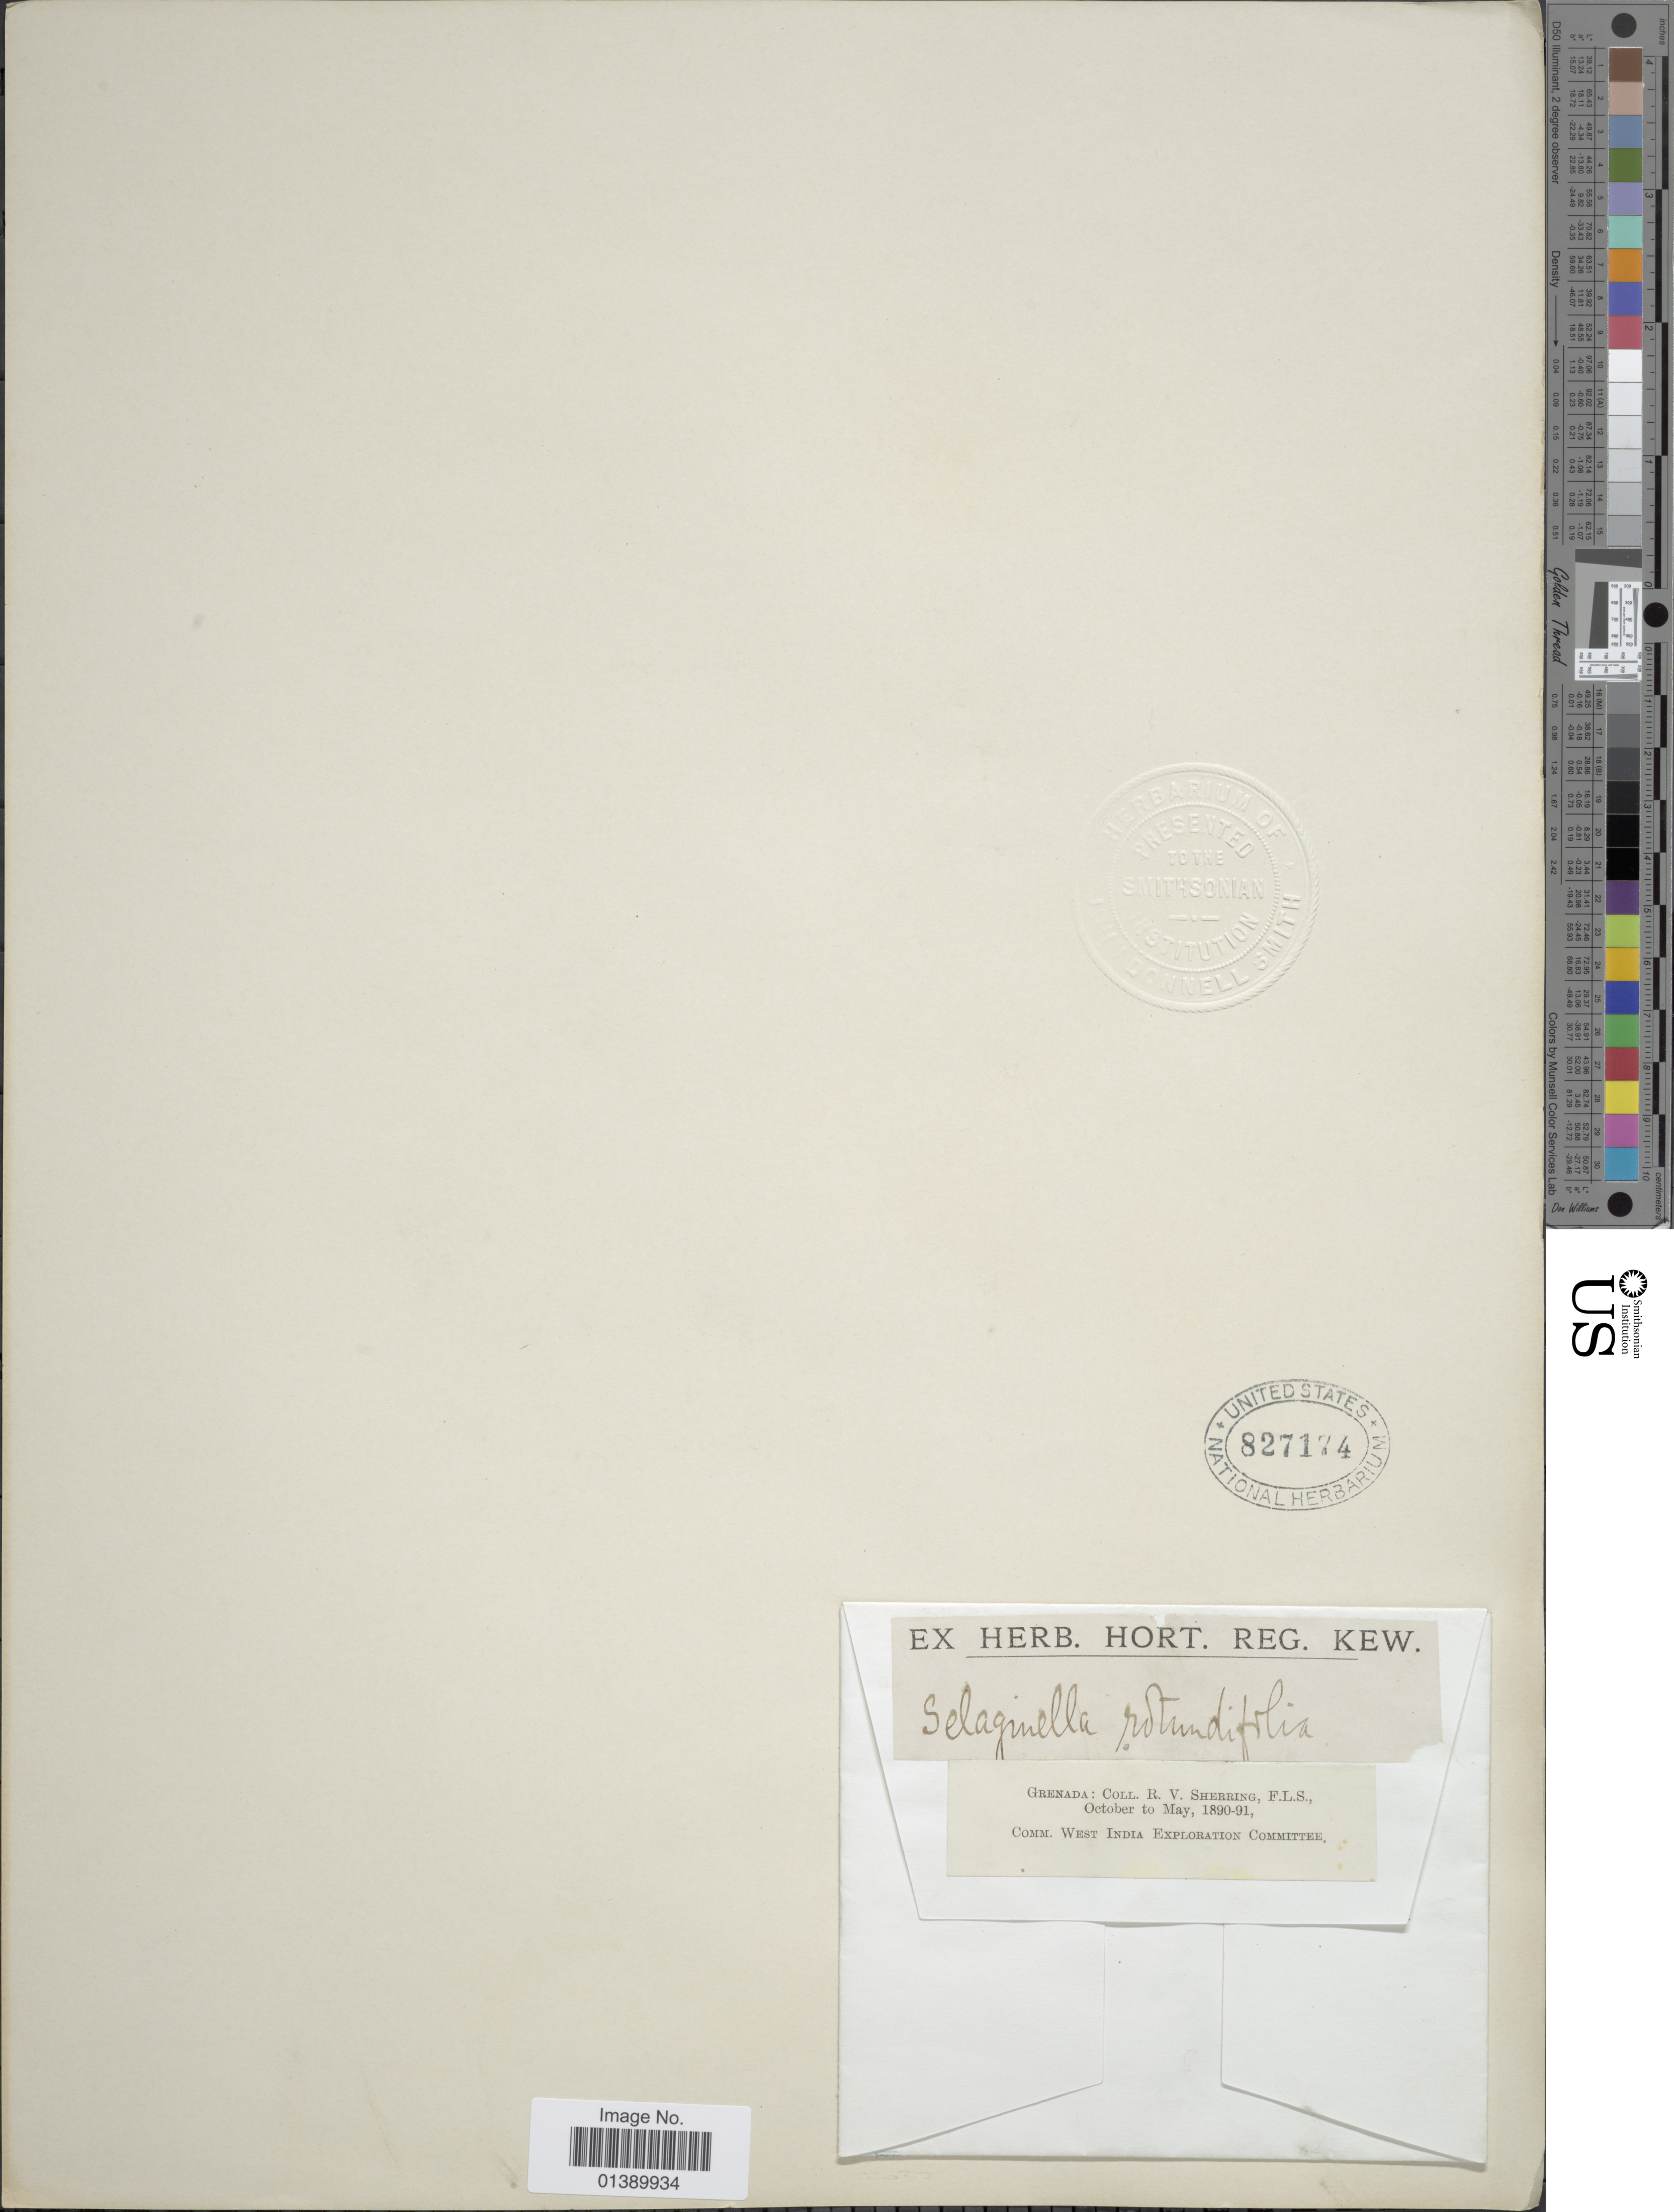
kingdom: Plantae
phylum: Tracheophyta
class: Lycopodiopsida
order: Selaginellales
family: Selaginellaceae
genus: Selaginella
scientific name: Selaginella rotundifolia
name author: Spring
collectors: R. Sherring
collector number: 827174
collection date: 1890-10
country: Grenada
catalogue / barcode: US 827174